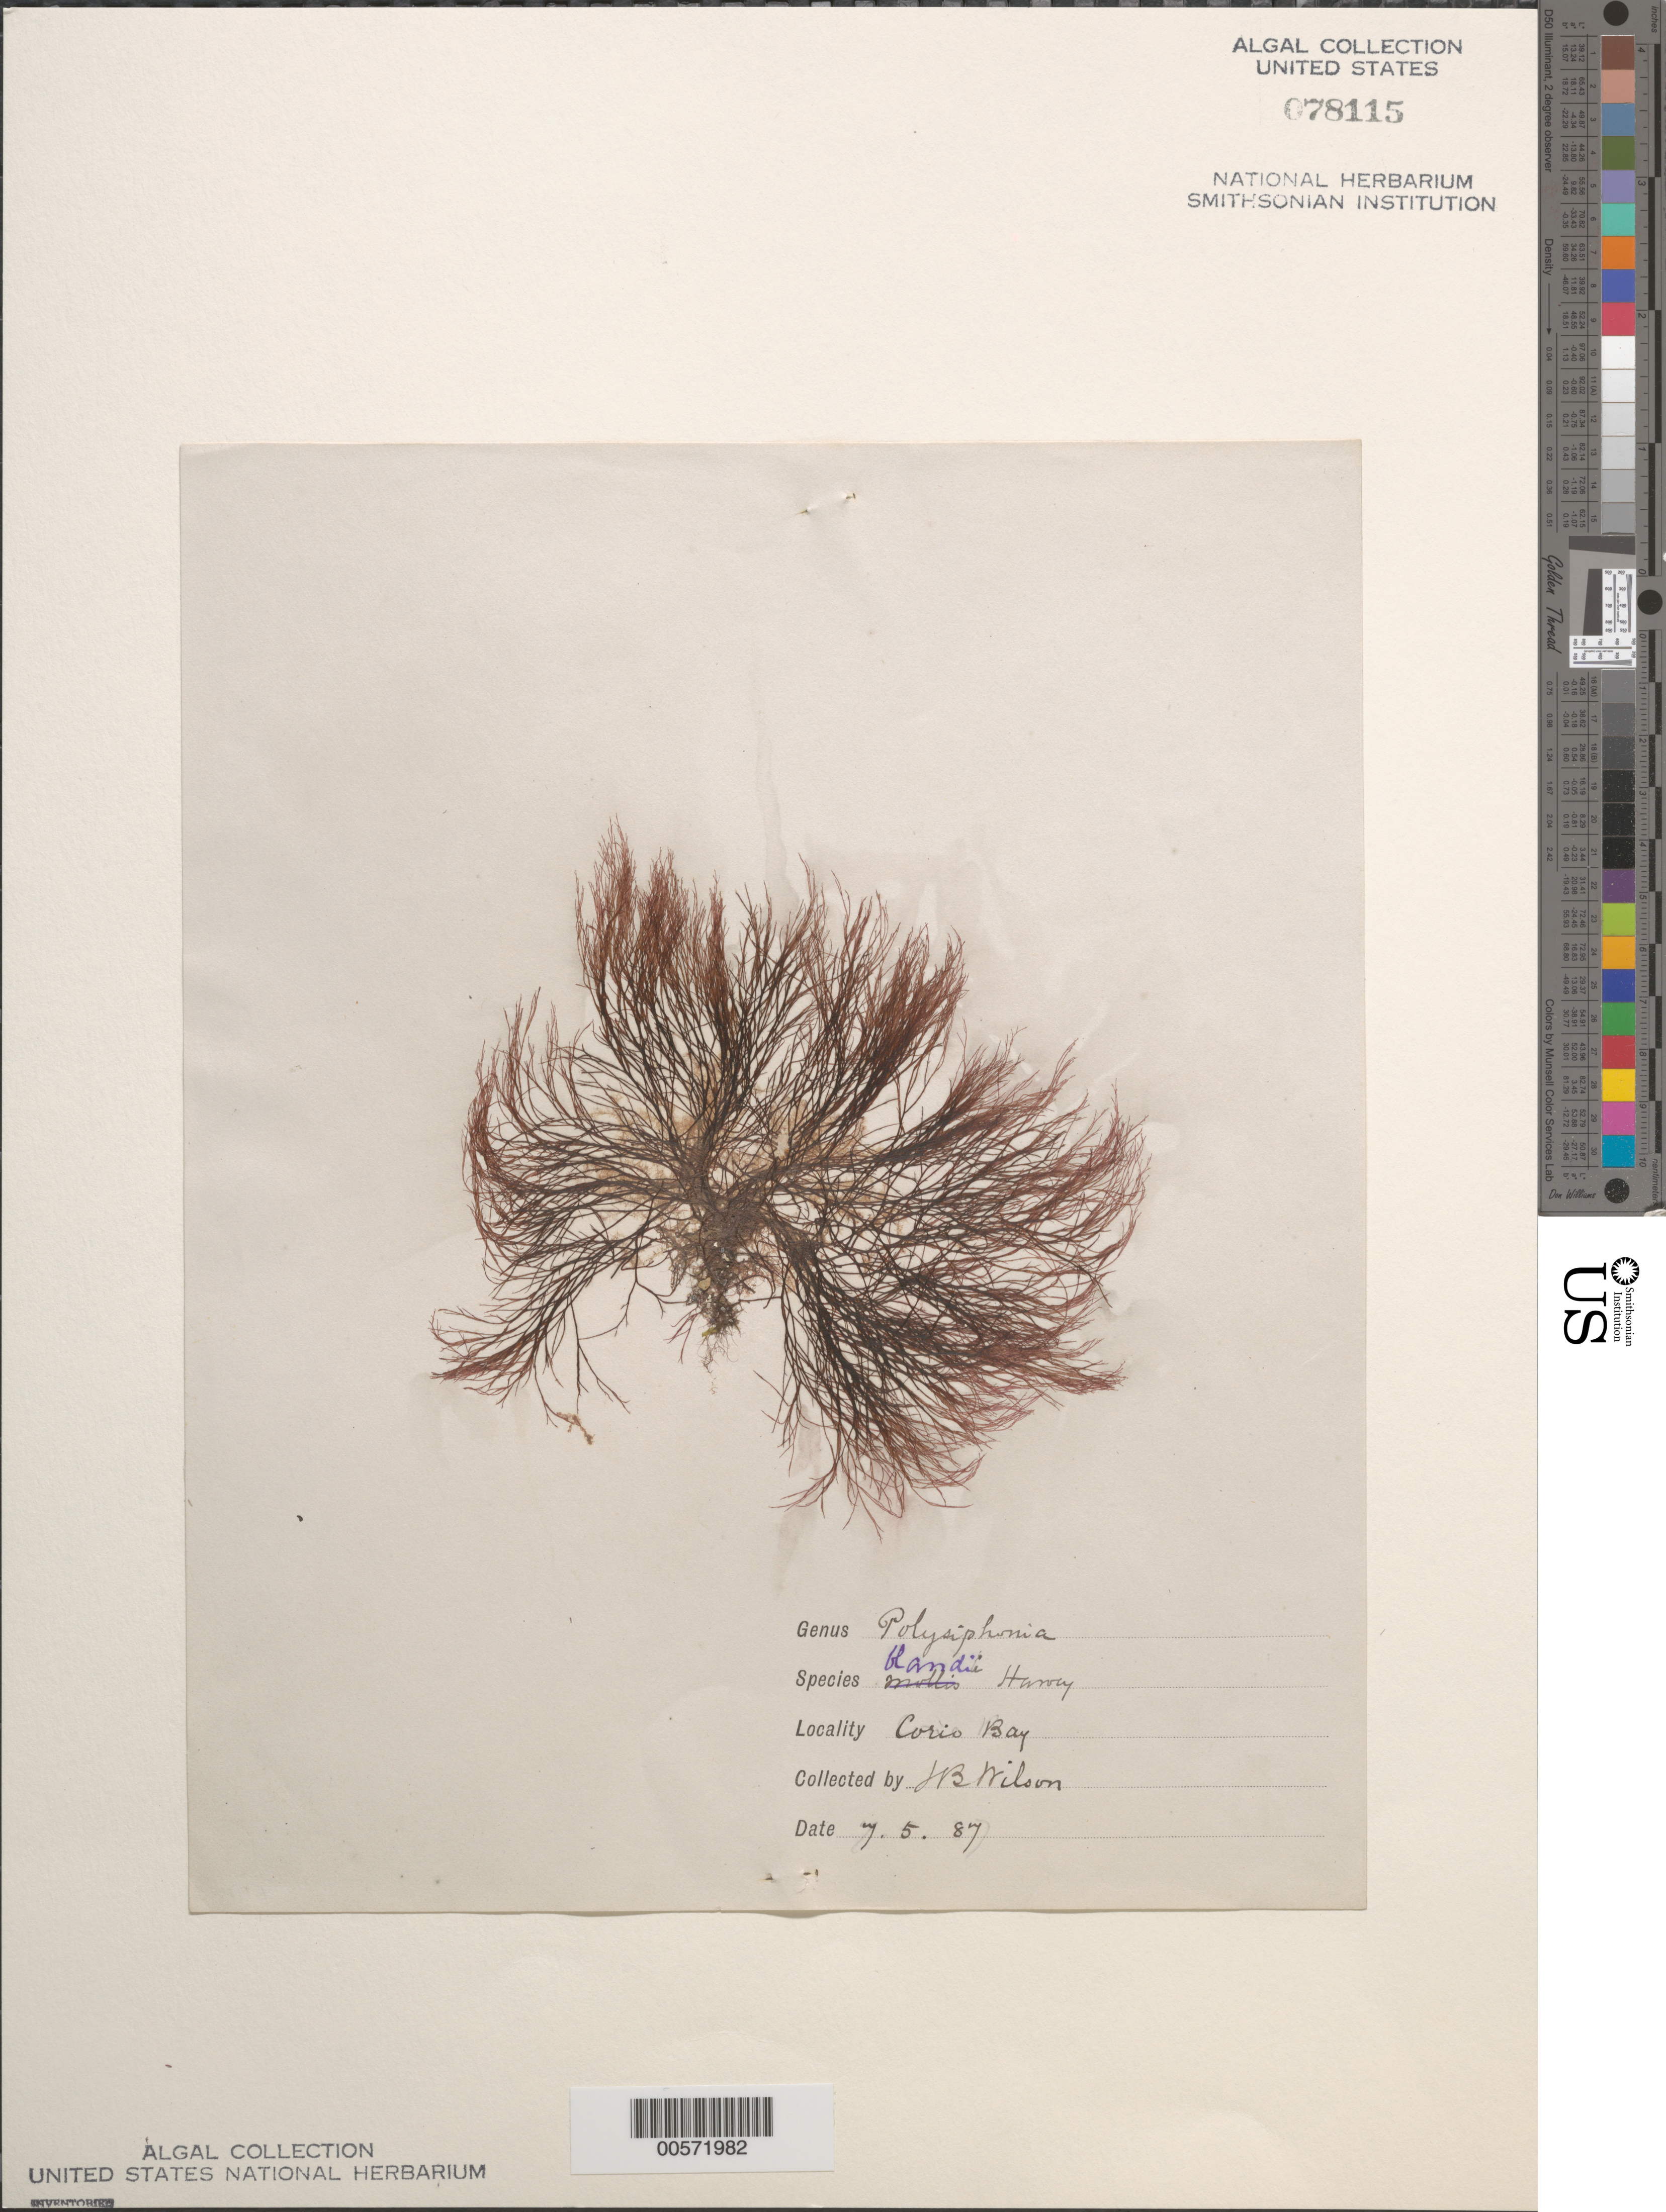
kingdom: Plantae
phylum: Rhodophyta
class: Florideophyceae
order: Ceramiales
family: Rhodomelaceae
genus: Melanothamnus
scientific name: Melanothamnus blandii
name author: (Harvey) Diaz-Tapia & Maggs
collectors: J. B. Wilson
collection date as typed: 07 May 1887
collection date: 1887-05-07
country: Australia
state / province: Victoria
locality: Corio bay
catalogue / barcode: US 78115